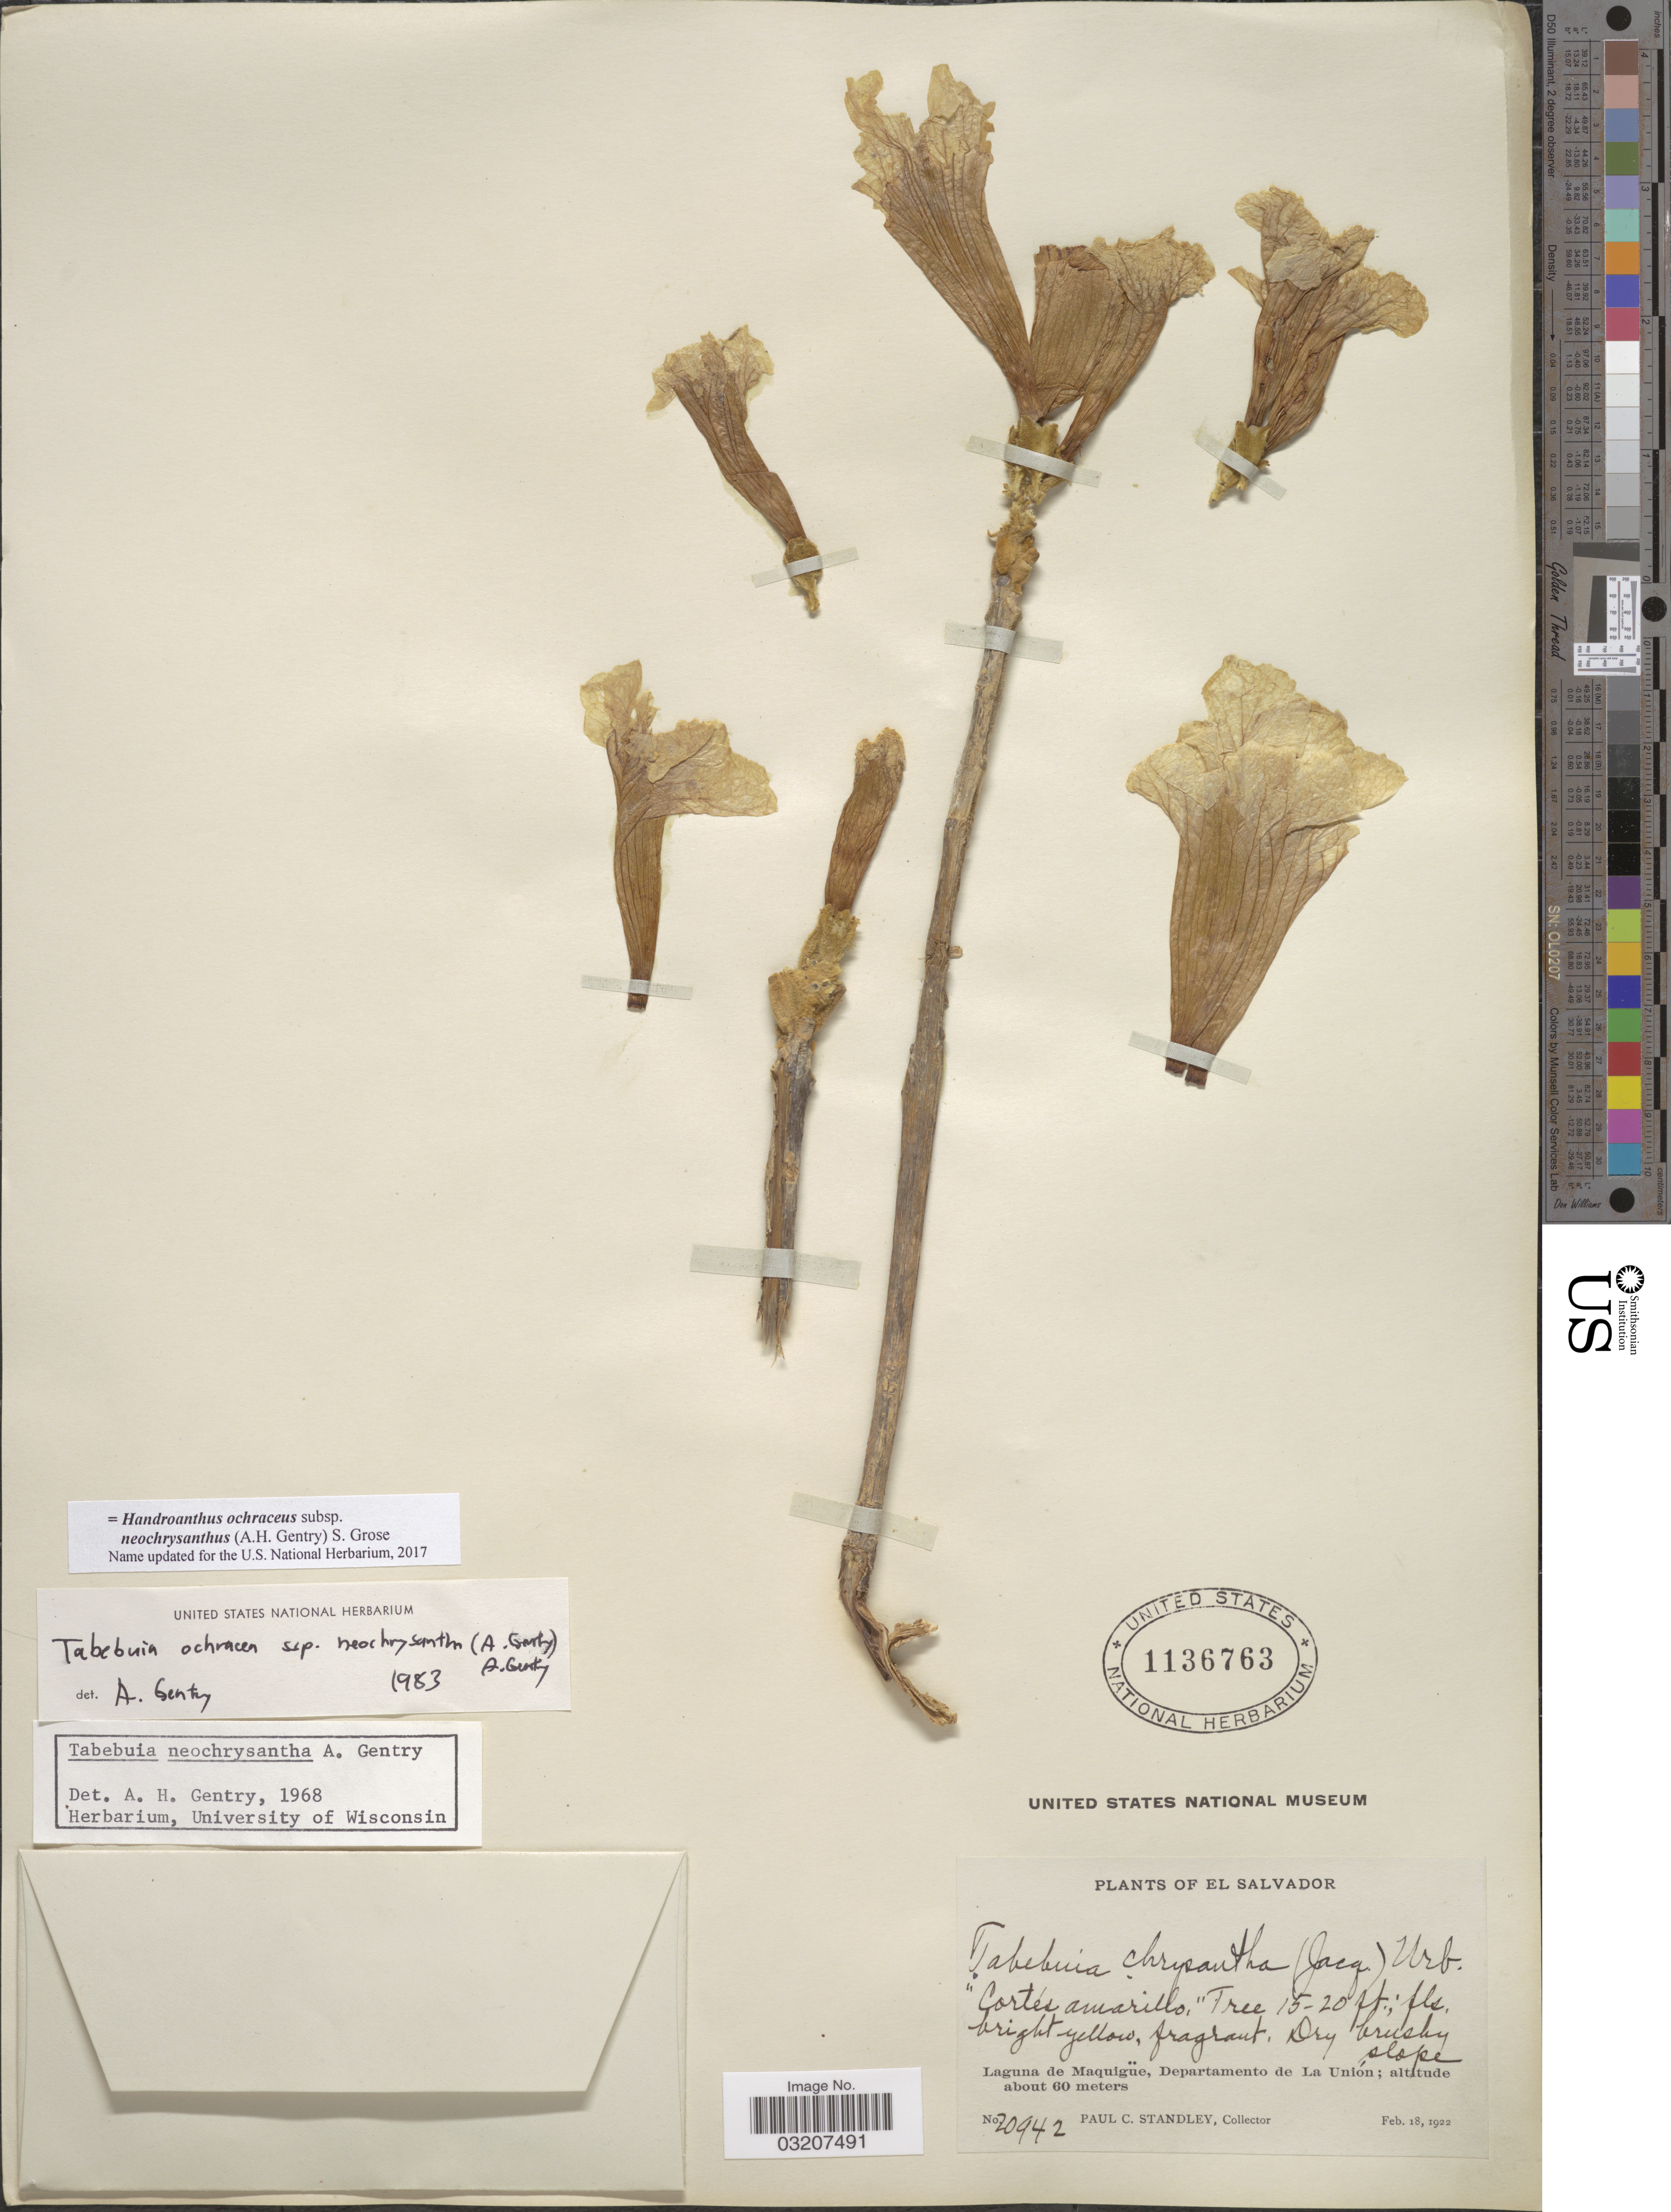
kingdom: Plantae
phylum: Tracheophyta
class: Magnoliopsida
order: Lamiales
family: Bignoniaceae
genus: Handroanthus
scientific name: Handroanthus ochraceus subsp. neochrysanthus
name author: (A.H. Gentry) S.O. Grose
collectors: P. C. Standley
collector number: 20942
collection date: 1922-02-18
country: El Salvador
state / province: La Union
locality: Laguna de Maquigüe, Departamento de La Union.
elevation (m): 60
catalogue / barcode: US 1136763